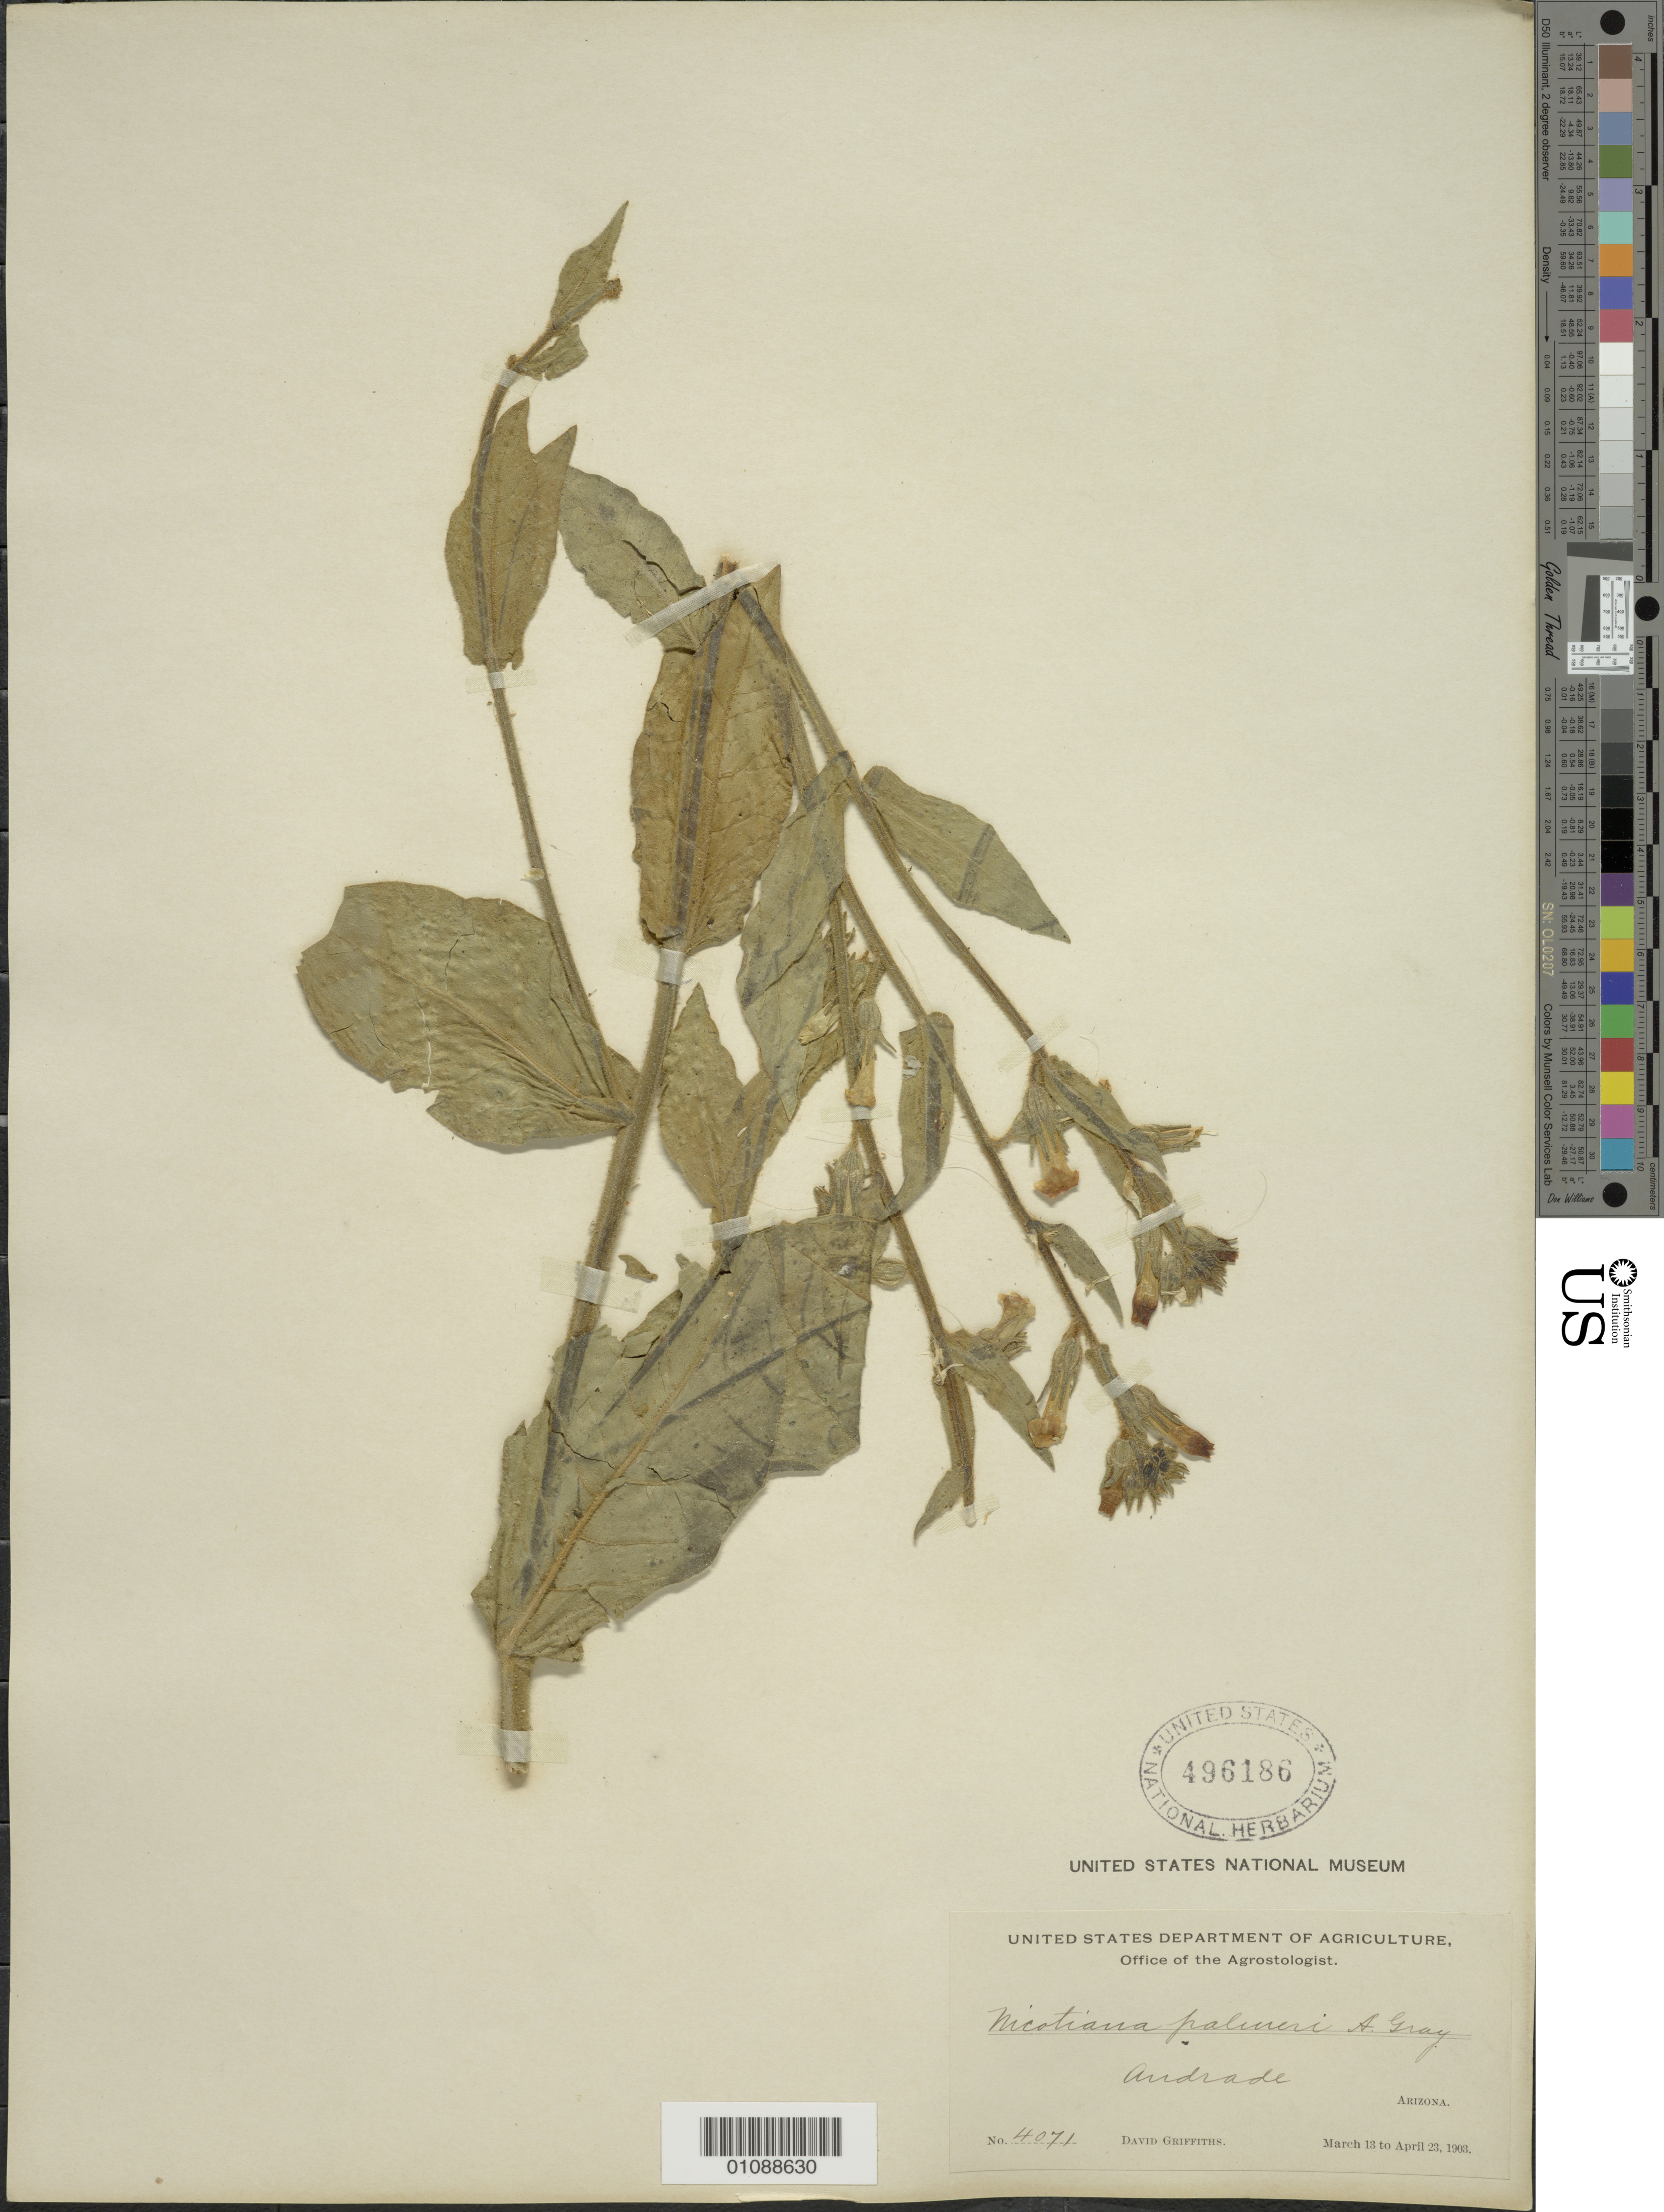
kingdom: Plantae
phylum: Tracheophyta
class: Magnoliopsida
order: Solanales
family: Solanaceae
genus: Nicotiana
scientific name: Nicotiana trigonophylla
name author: Dunal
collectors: D. Griffiths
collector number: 4071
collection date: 1903-03-13/1903-04-23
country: United States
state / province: Arizona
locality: Andrade.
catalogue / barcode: US 496186